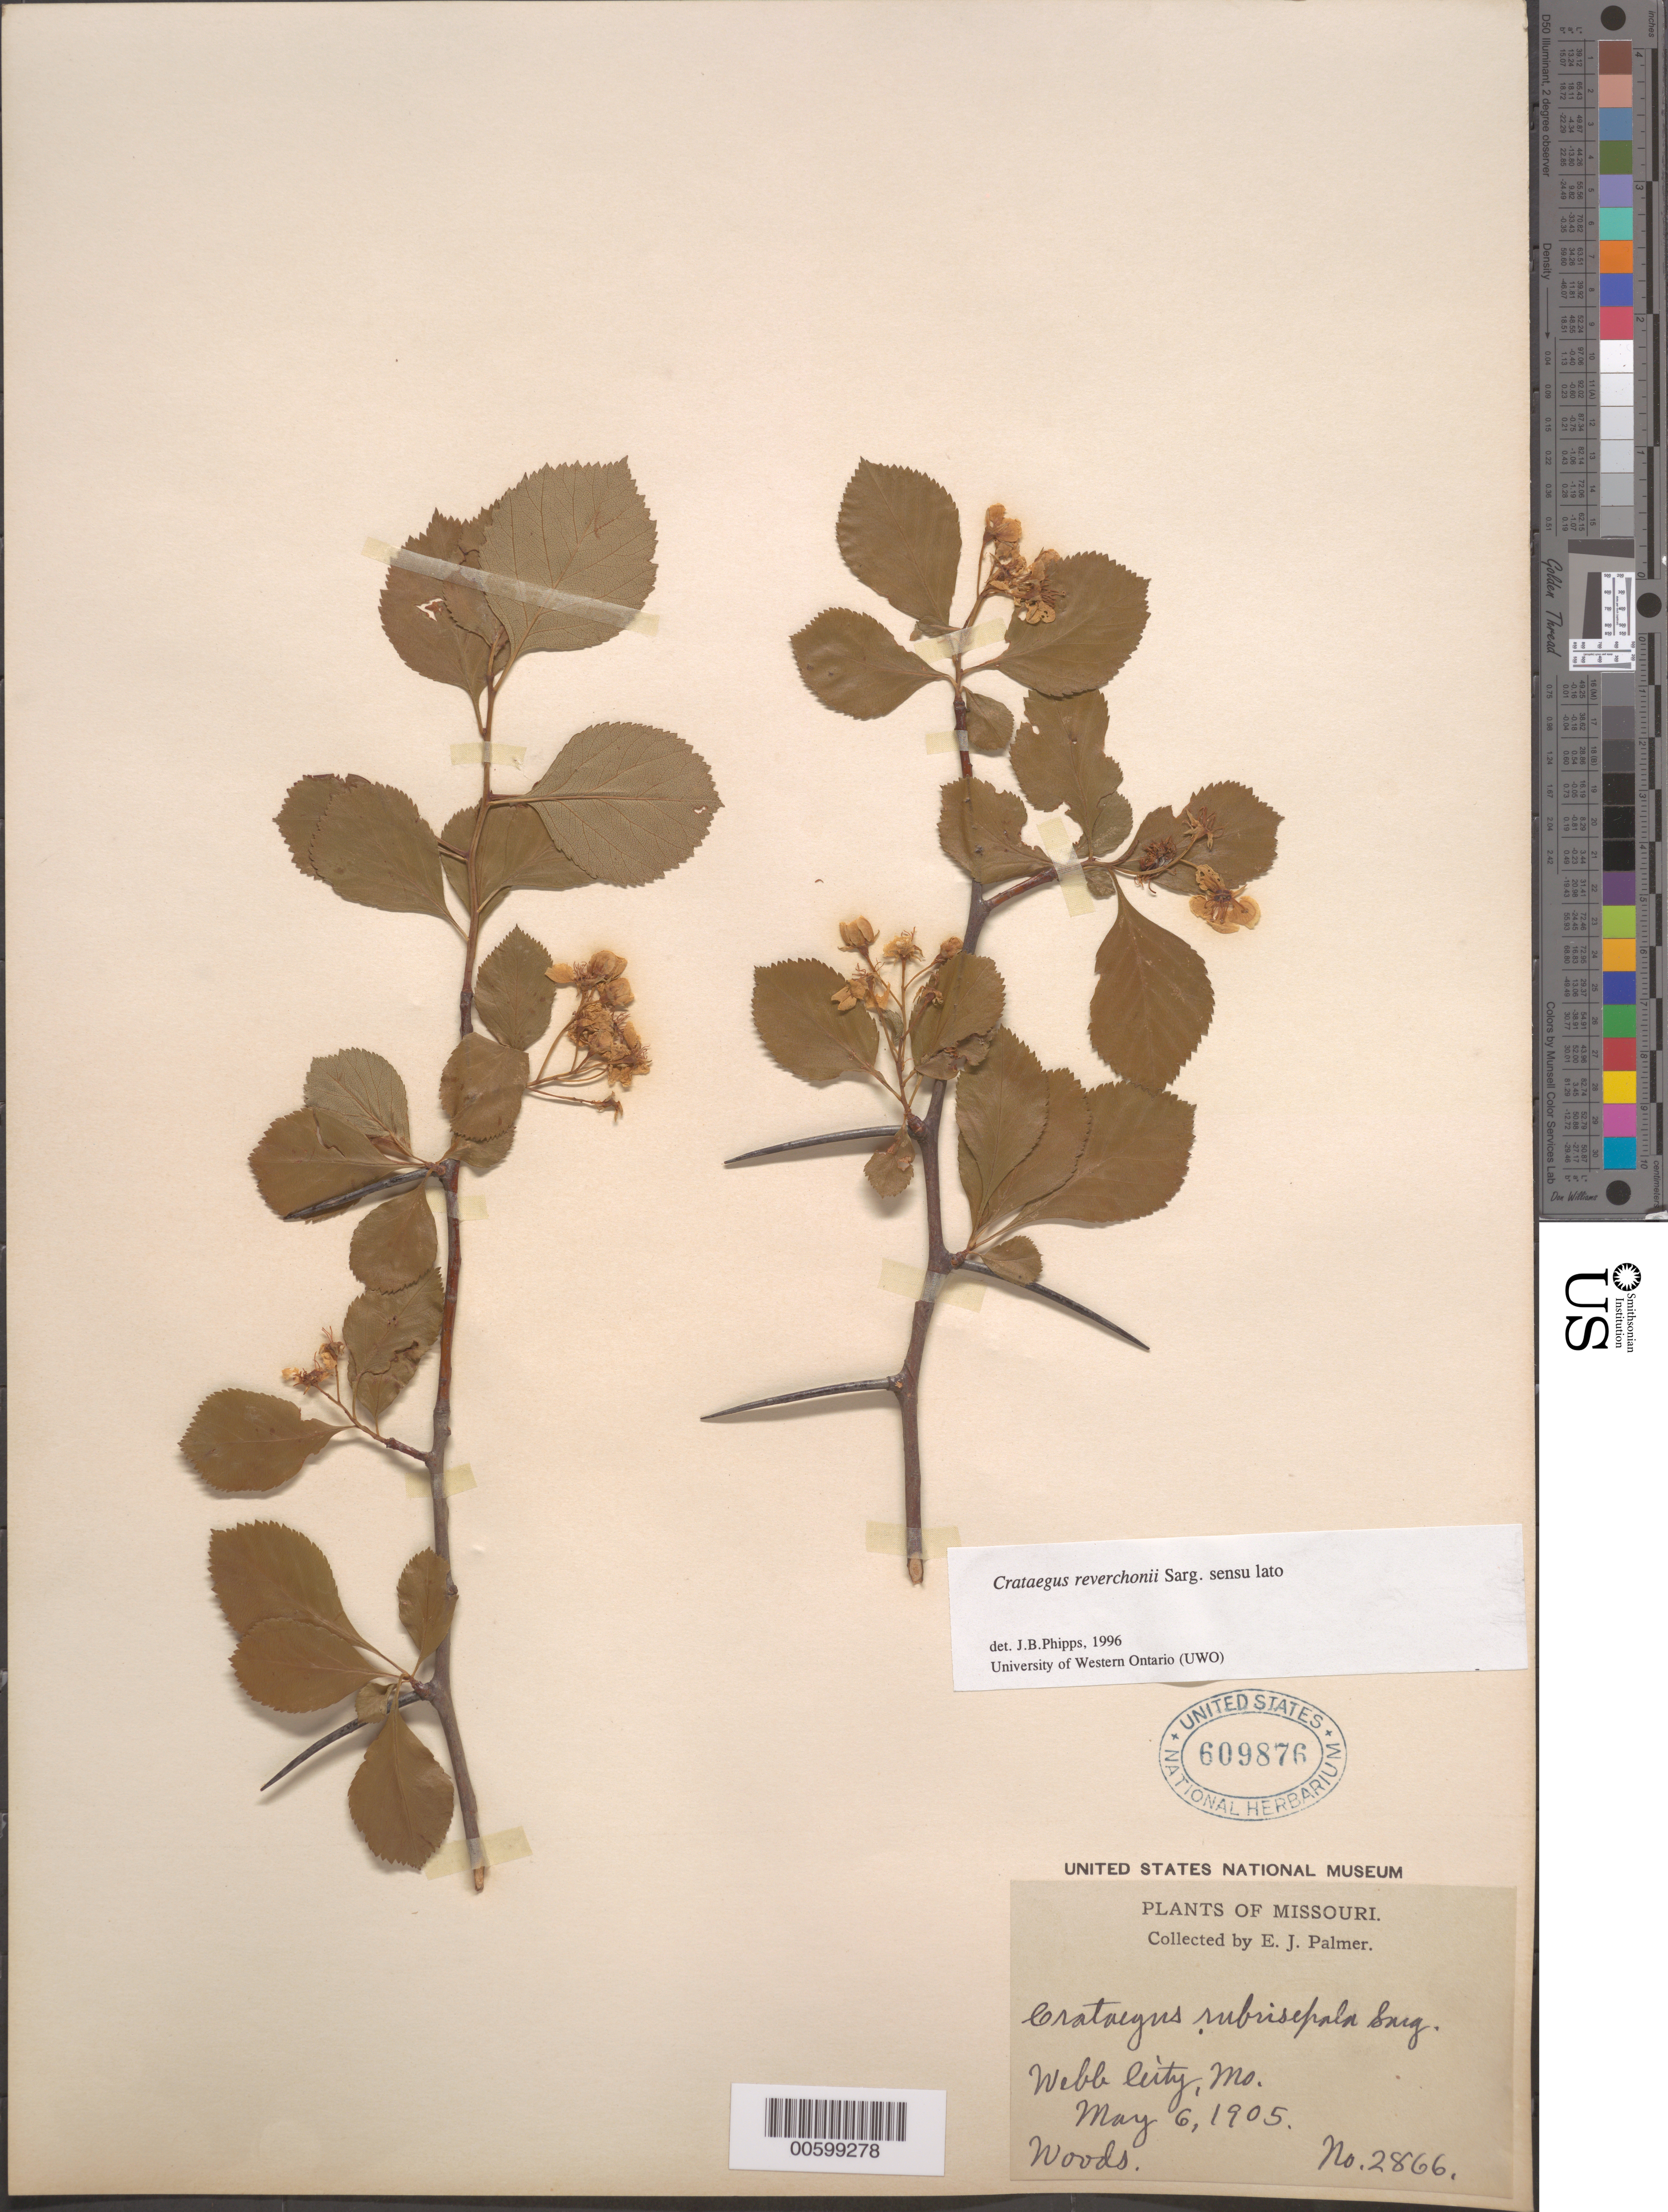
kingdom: Plantae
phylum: Tracheophyta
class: Magnoliopsida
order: Rosales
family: Rosaceae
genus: Crataegus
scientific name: Crataegus reverchonii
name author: Sarg.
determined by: Phipps, James B., (UWO), University of Western Ontario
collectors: E. J. Palmer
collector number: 2866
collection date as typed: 06 May 1905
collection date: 1905-05-06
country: United States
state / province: Missouri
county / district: Jasper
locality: Webb City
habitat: Woods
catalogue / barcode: US 609876